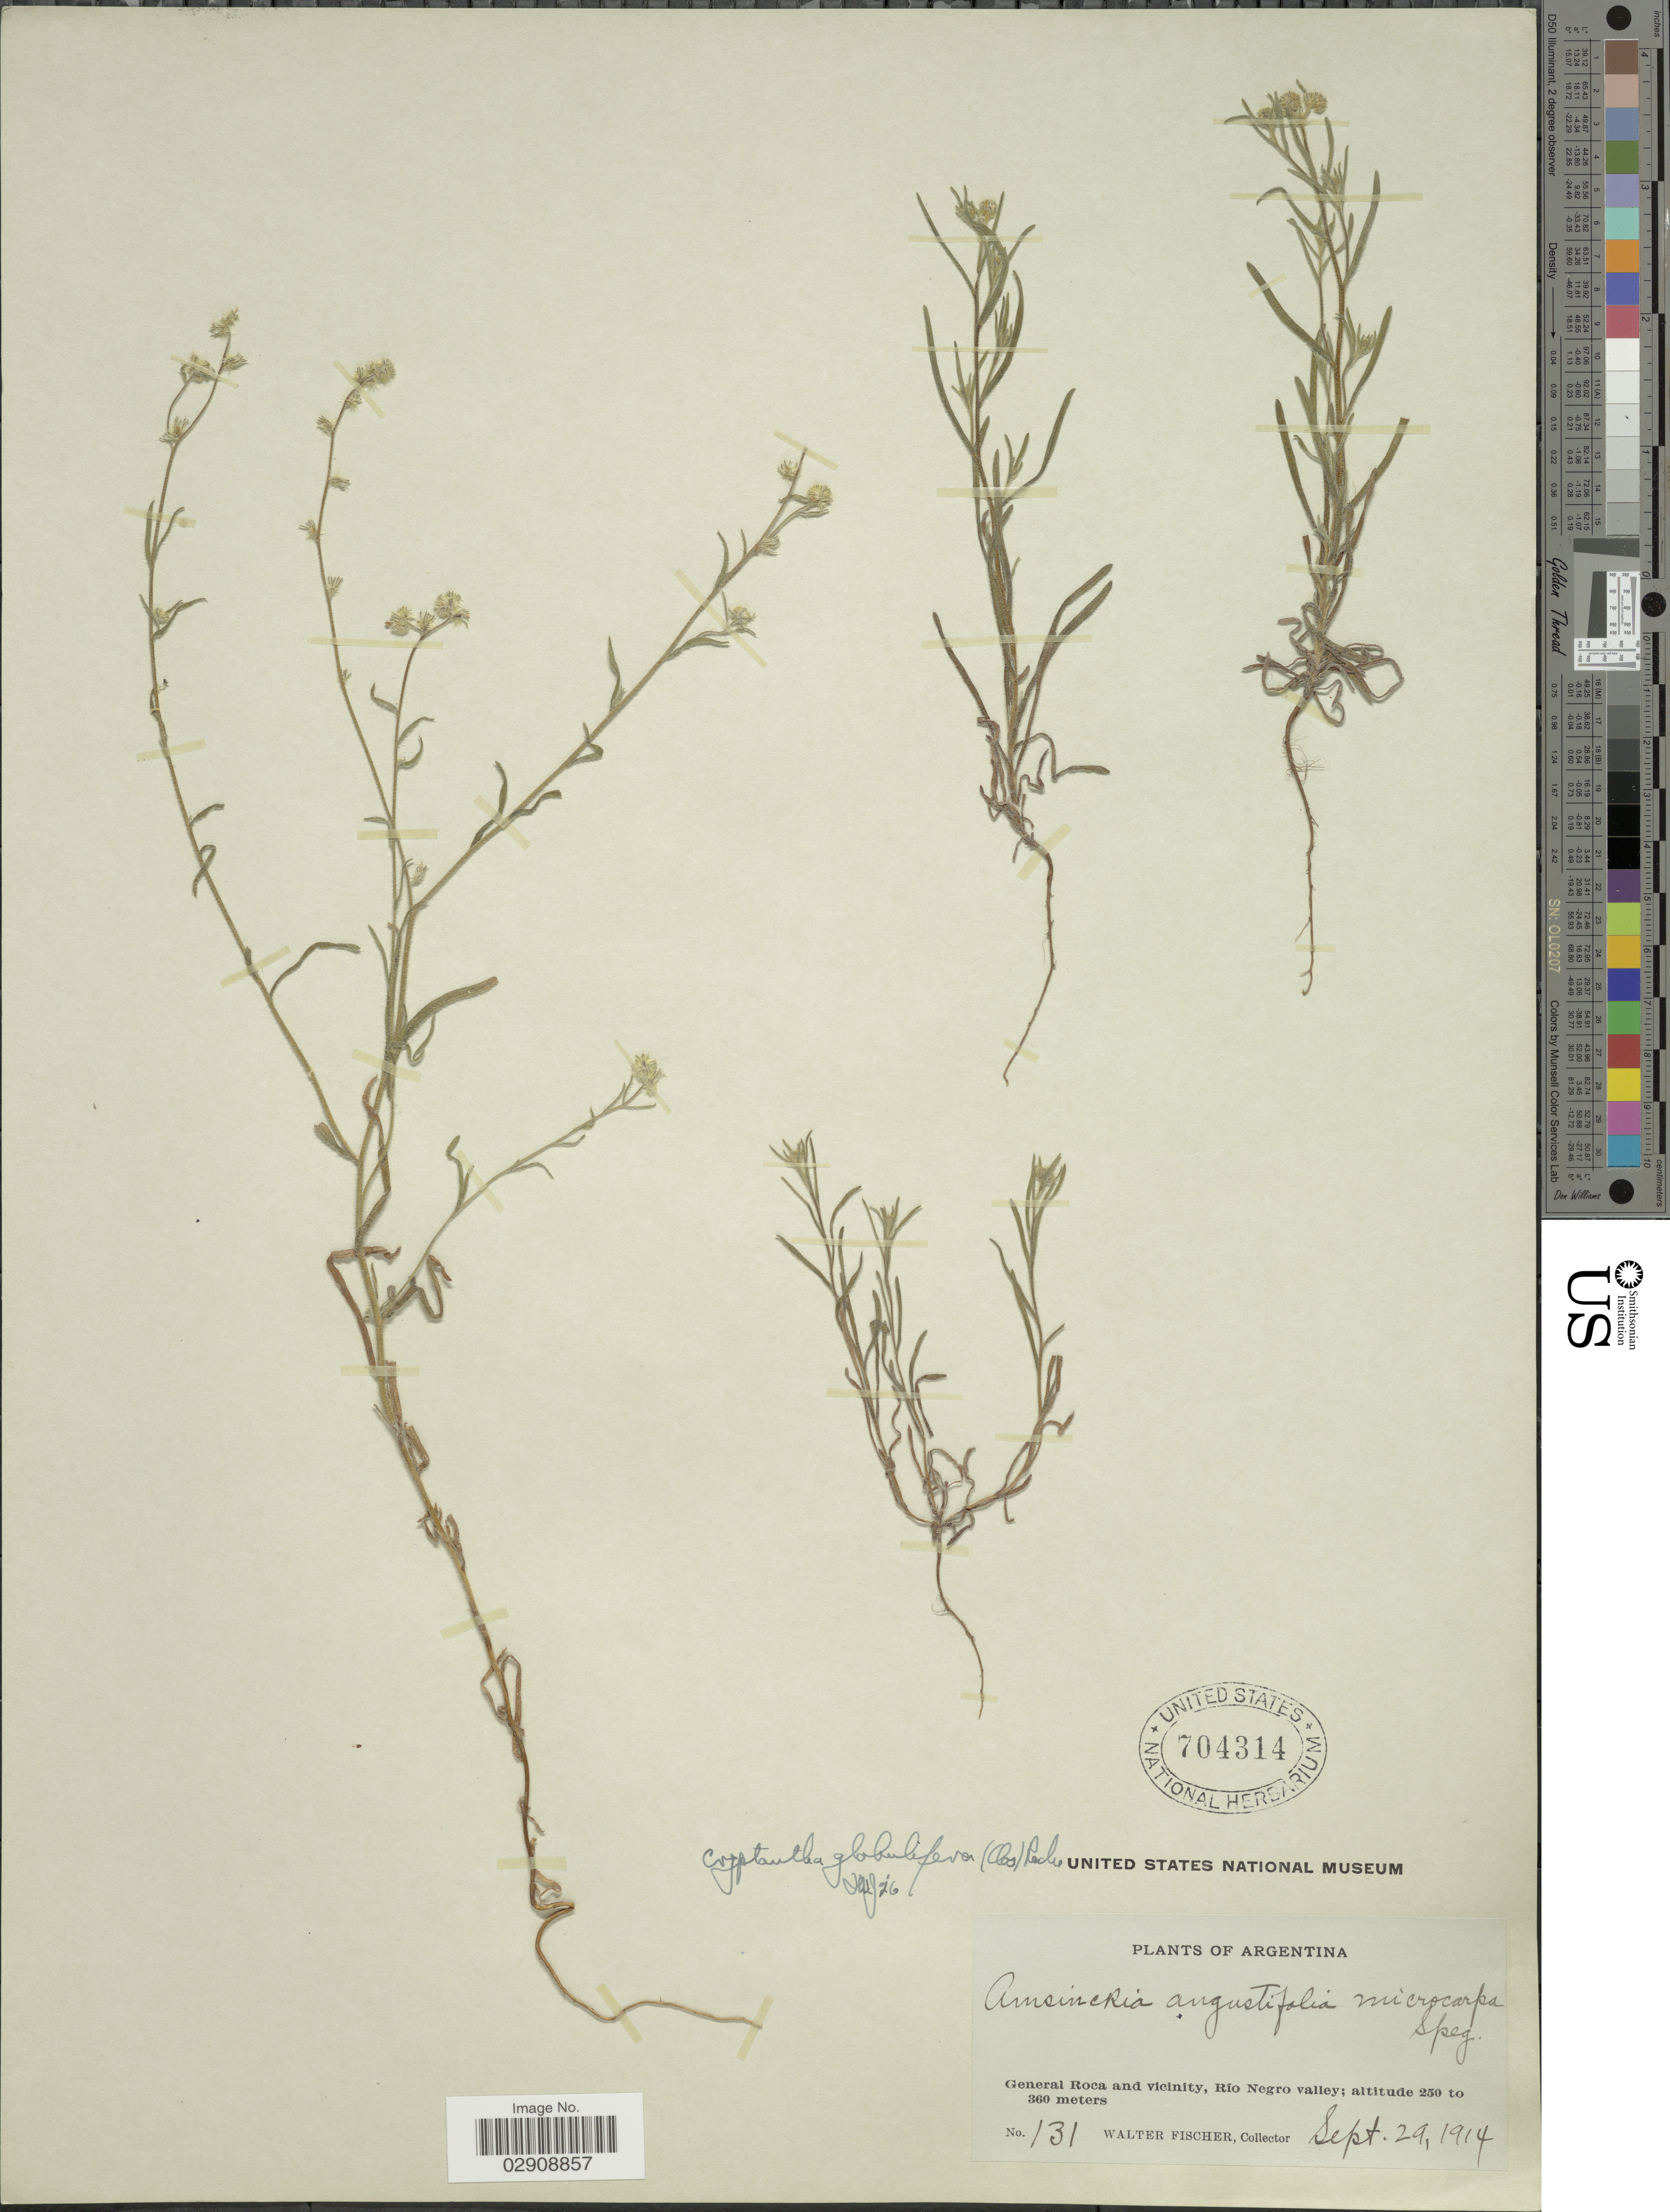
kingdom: Plantae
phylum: Tracheophyta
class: Magnoliopsida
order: Boraginales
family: Boraginaceae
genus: Cryptantha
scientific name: Cryptantha globulifera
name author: (Clos) Reiche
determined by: Moroni, Pablo, (SI), Instituto de Botanica Darwinion (ARGENTINA)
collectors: W. Fischer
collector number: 131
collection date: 1914-09-29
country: Argentina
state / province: Rio Negro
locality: General Roca and vicinity, Río Negro Valley. Argentina.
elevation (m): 250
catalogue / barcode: US 704314